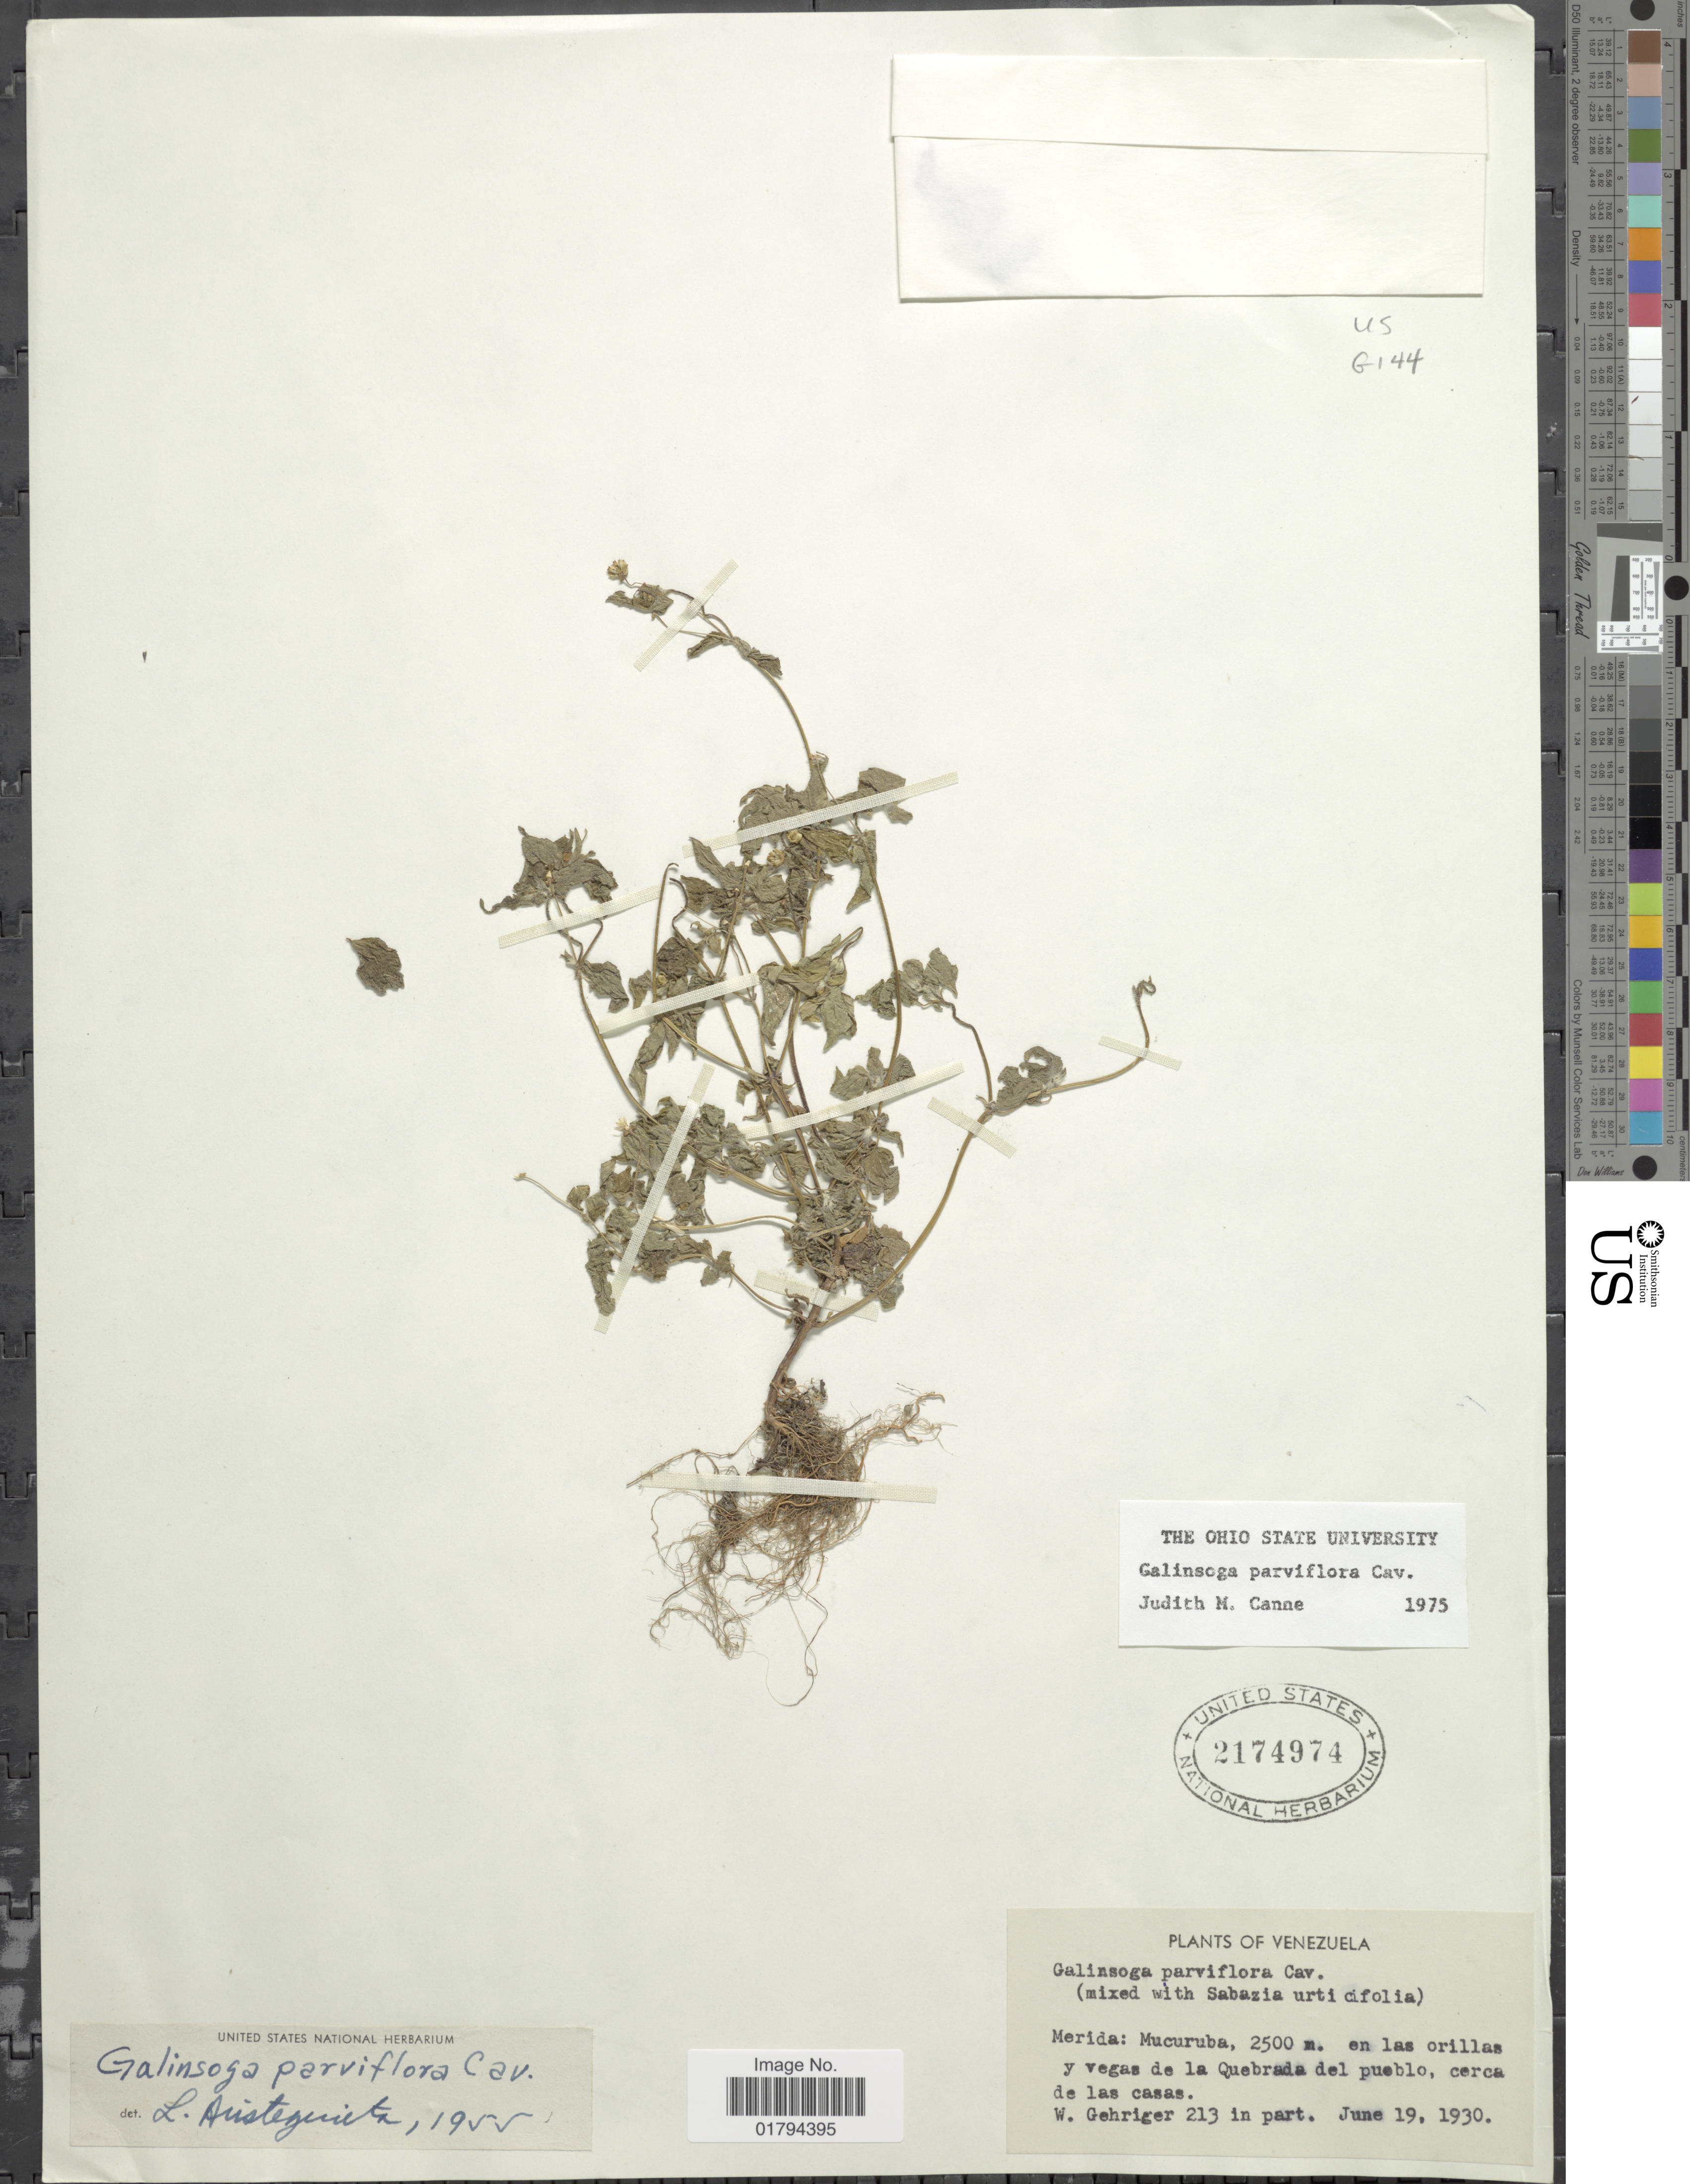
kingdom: Plantae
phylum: Tracheophyta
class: Magnoliopsida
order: Asterales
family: Asteraceae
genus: Galinsoga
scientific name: Galinsoga parviflora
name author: Cav.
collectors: W. Gehriger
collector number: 213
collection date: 1930-06-19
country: Venezuela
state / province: Mérida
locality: Mucuruba, en las orillas y vegas de la Quebrada del pueblo, cerca de las casas.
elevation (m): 2500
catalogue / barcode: US 2174974